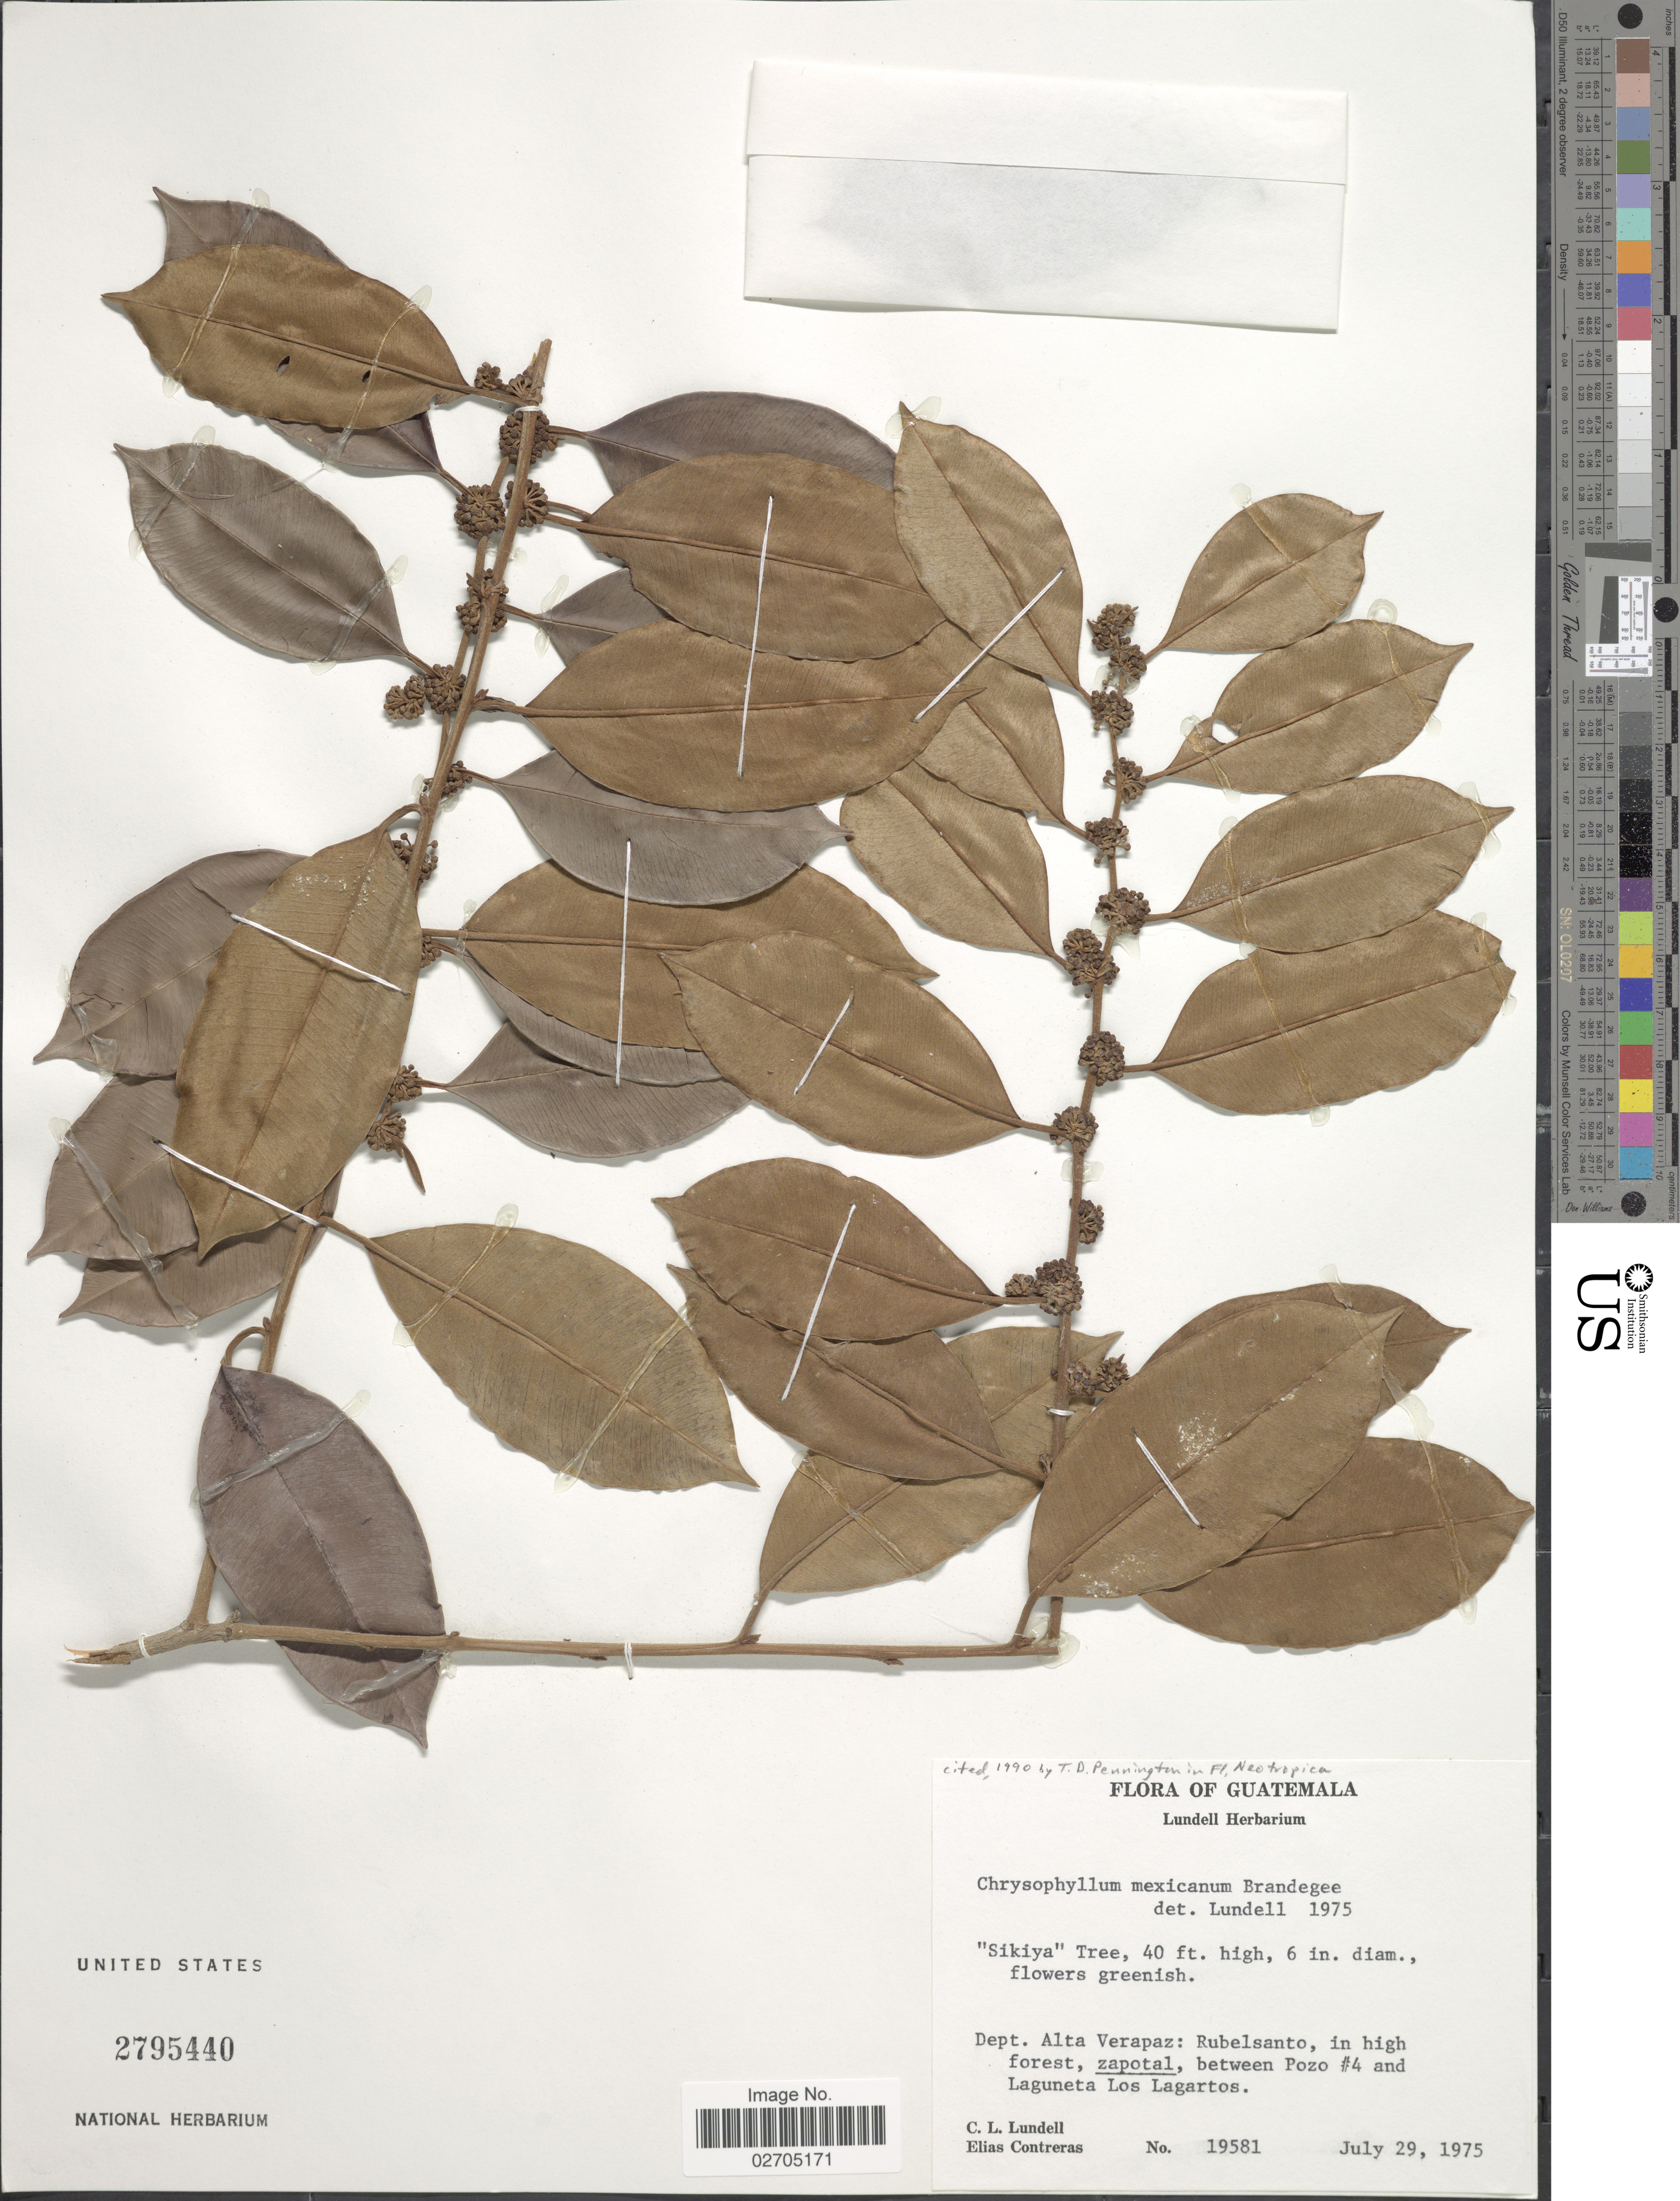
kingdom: Plantae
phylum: Tracheophyta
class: Magnoliopsida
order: Ericales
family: Sapotaceae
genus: Chrysophyllum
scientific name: Chrysophyllum mexicanum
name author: Brandegee ex Standl.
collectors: C. L. Lundell & E. Contreras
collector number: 19581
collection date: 1975-07-29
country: Guatemala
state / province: Alta Verapaz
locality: Rubelsanto, in high forest, zapotal, between Pozo #4 and Laguneta Los Lagartos.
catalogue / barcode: US 2795440